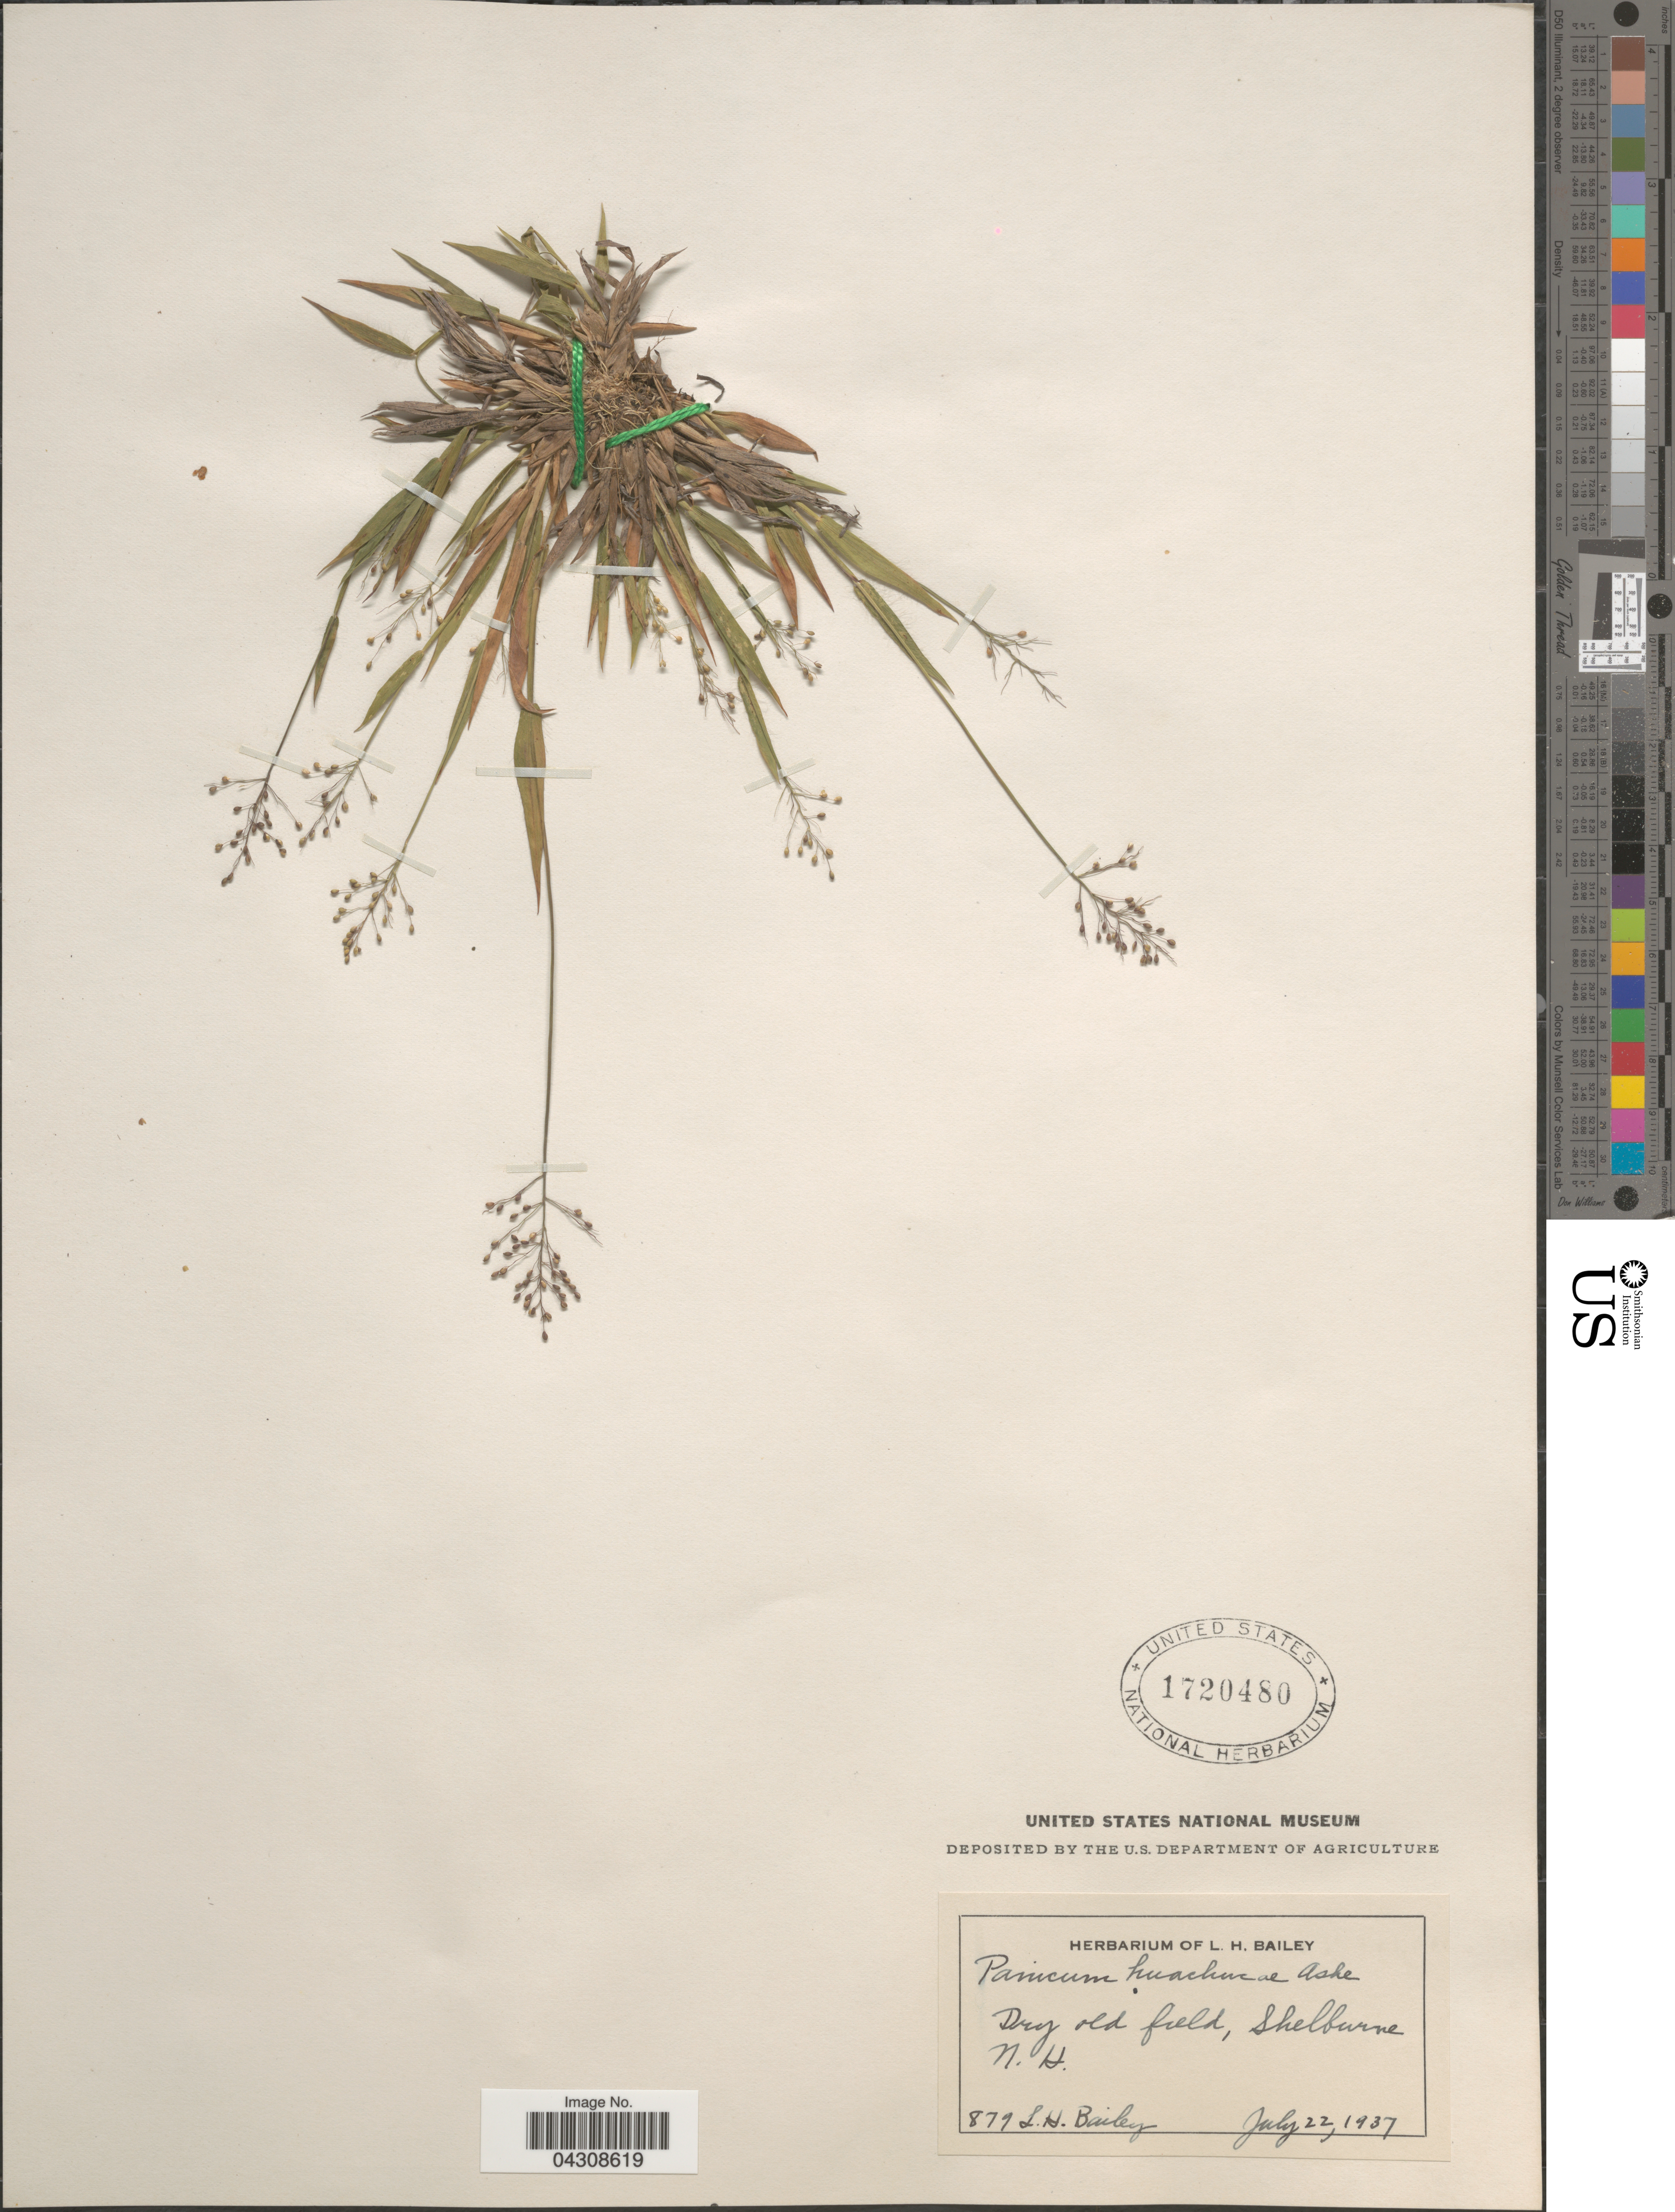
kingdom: Plantae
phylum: Tracheophyta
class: Liliopsida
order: Poales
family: Poaceae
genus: Dichanthelium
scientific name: Dichanthelium acuminatum var. acuminatum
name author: (Sw.) Gould & C.A. Clark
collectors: L. H. Bailey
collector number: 879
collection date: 1937-07-22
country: United States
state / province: New Hampshire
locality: Dry old field, Shelburne.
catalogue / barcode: US 1720480